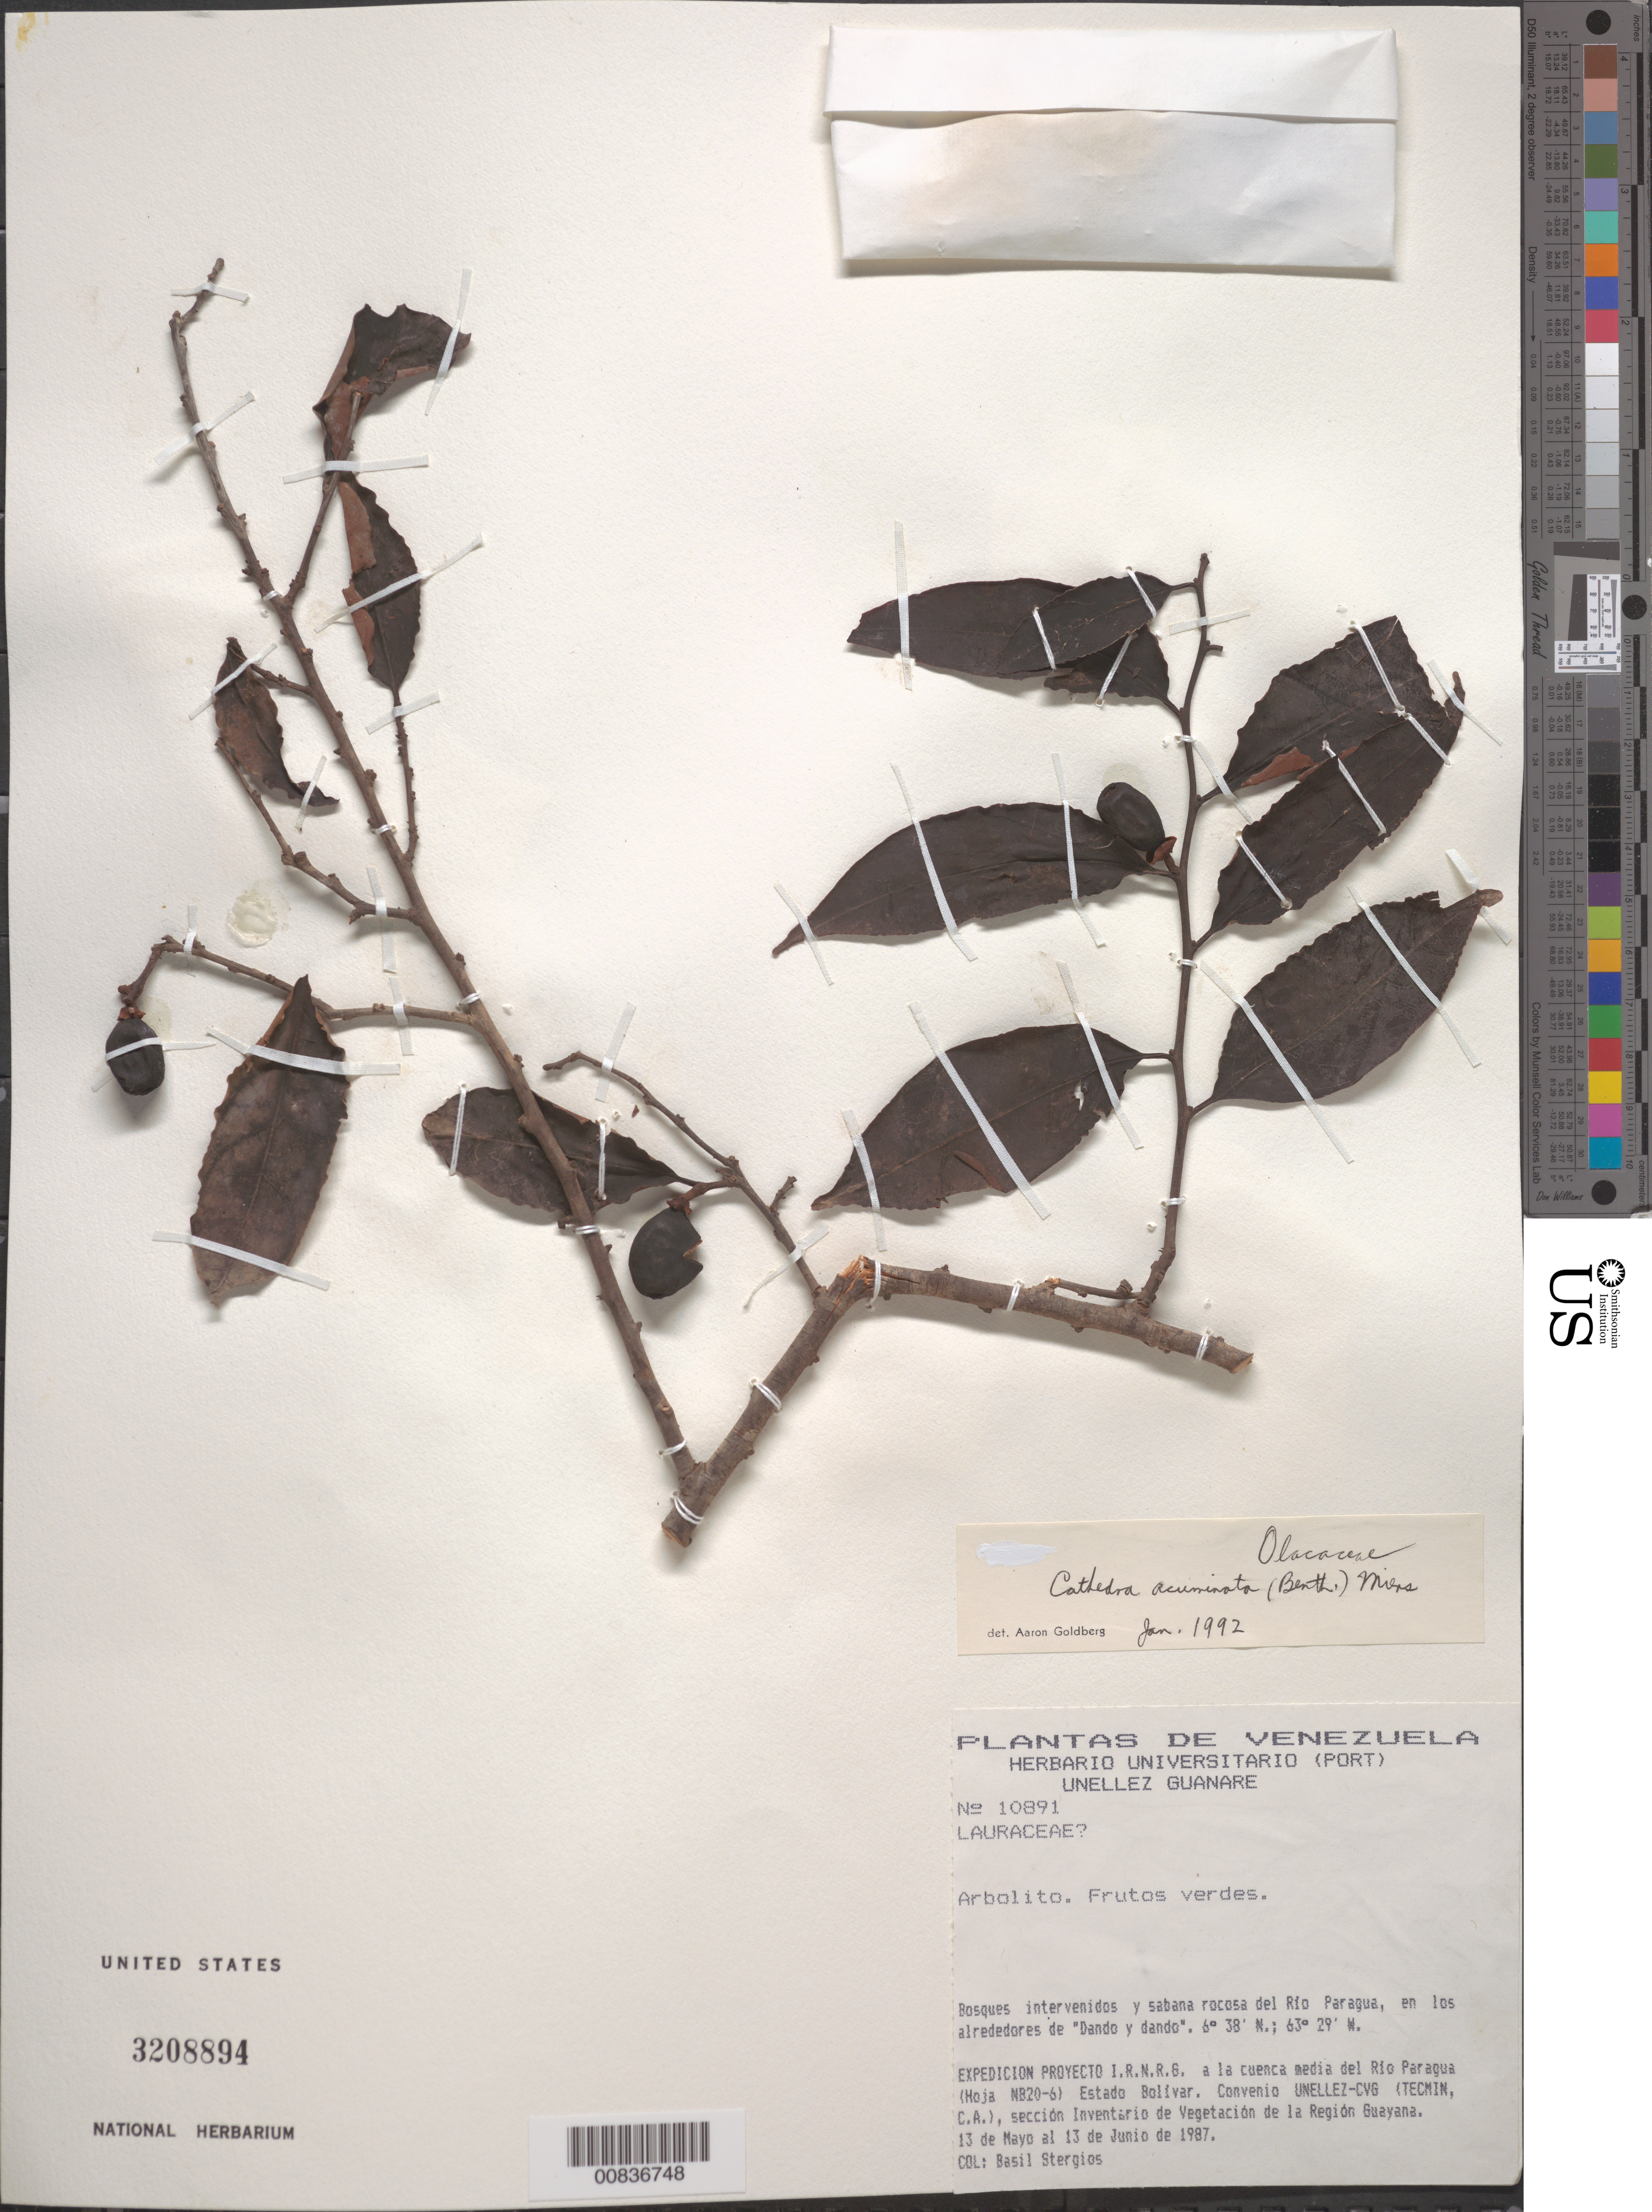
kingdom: Plantae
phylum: Tracheophyta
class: Magnoliopsida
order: Santalales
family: Aptandraceae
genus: Cathedra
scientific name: Cathedra acuminata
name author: (Benth.) Miers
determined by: Goldberg, Aaron, (US), NMNH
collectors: B. G. Stergios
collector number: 10891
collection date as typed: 13-May-87 to 13-Jun-87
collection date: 1987-05-13/1987-06-13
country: Venezuela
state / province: Bolívar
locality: Río Paragua, "Dando y Dando"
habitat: Bosques intervenidos y sabana rocosa del río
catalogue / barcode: US 3208894